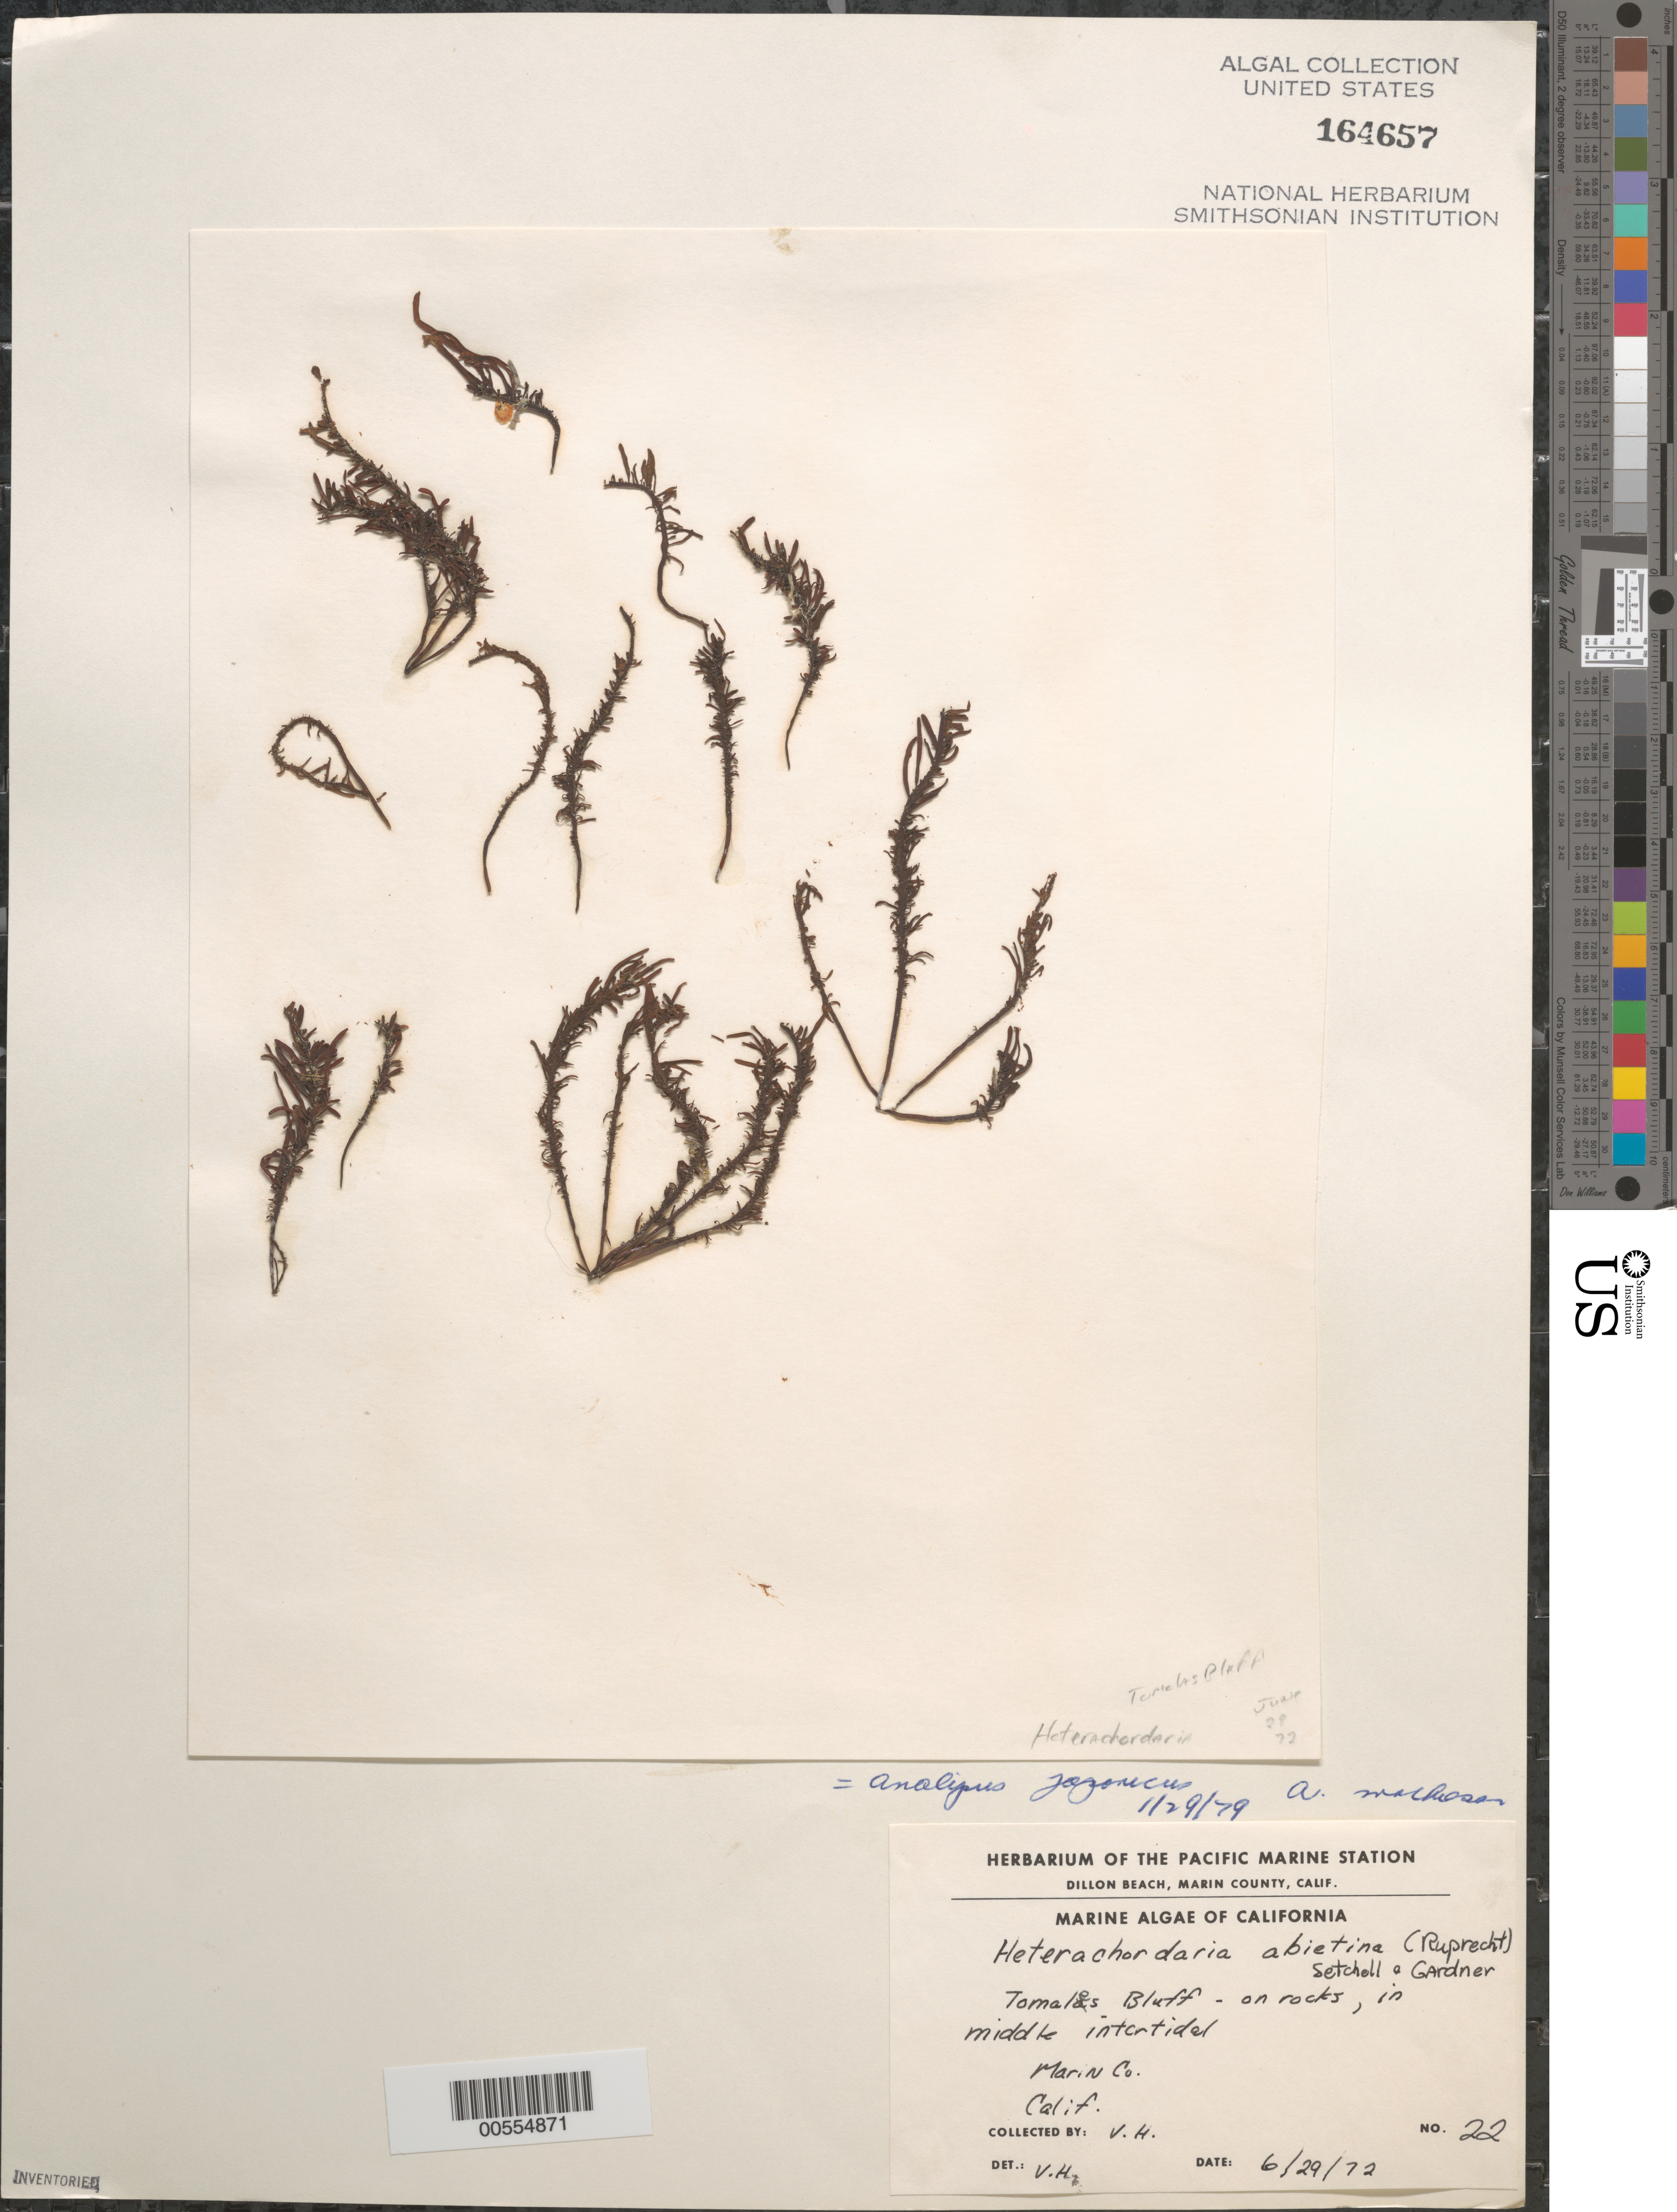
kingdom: Chromista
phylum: Ochrophyta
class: Phaeophyceae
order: Ectocarpales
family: Chordariaceae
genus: Analipus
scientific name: Analipus japonicus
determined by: Mathieson, A. C.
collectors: V. H.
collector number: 22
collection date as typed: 29 Jun 1972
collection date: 1972-06-29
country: United States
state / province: California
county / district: Marin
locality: Tomales Bluff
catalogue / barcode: US 164657